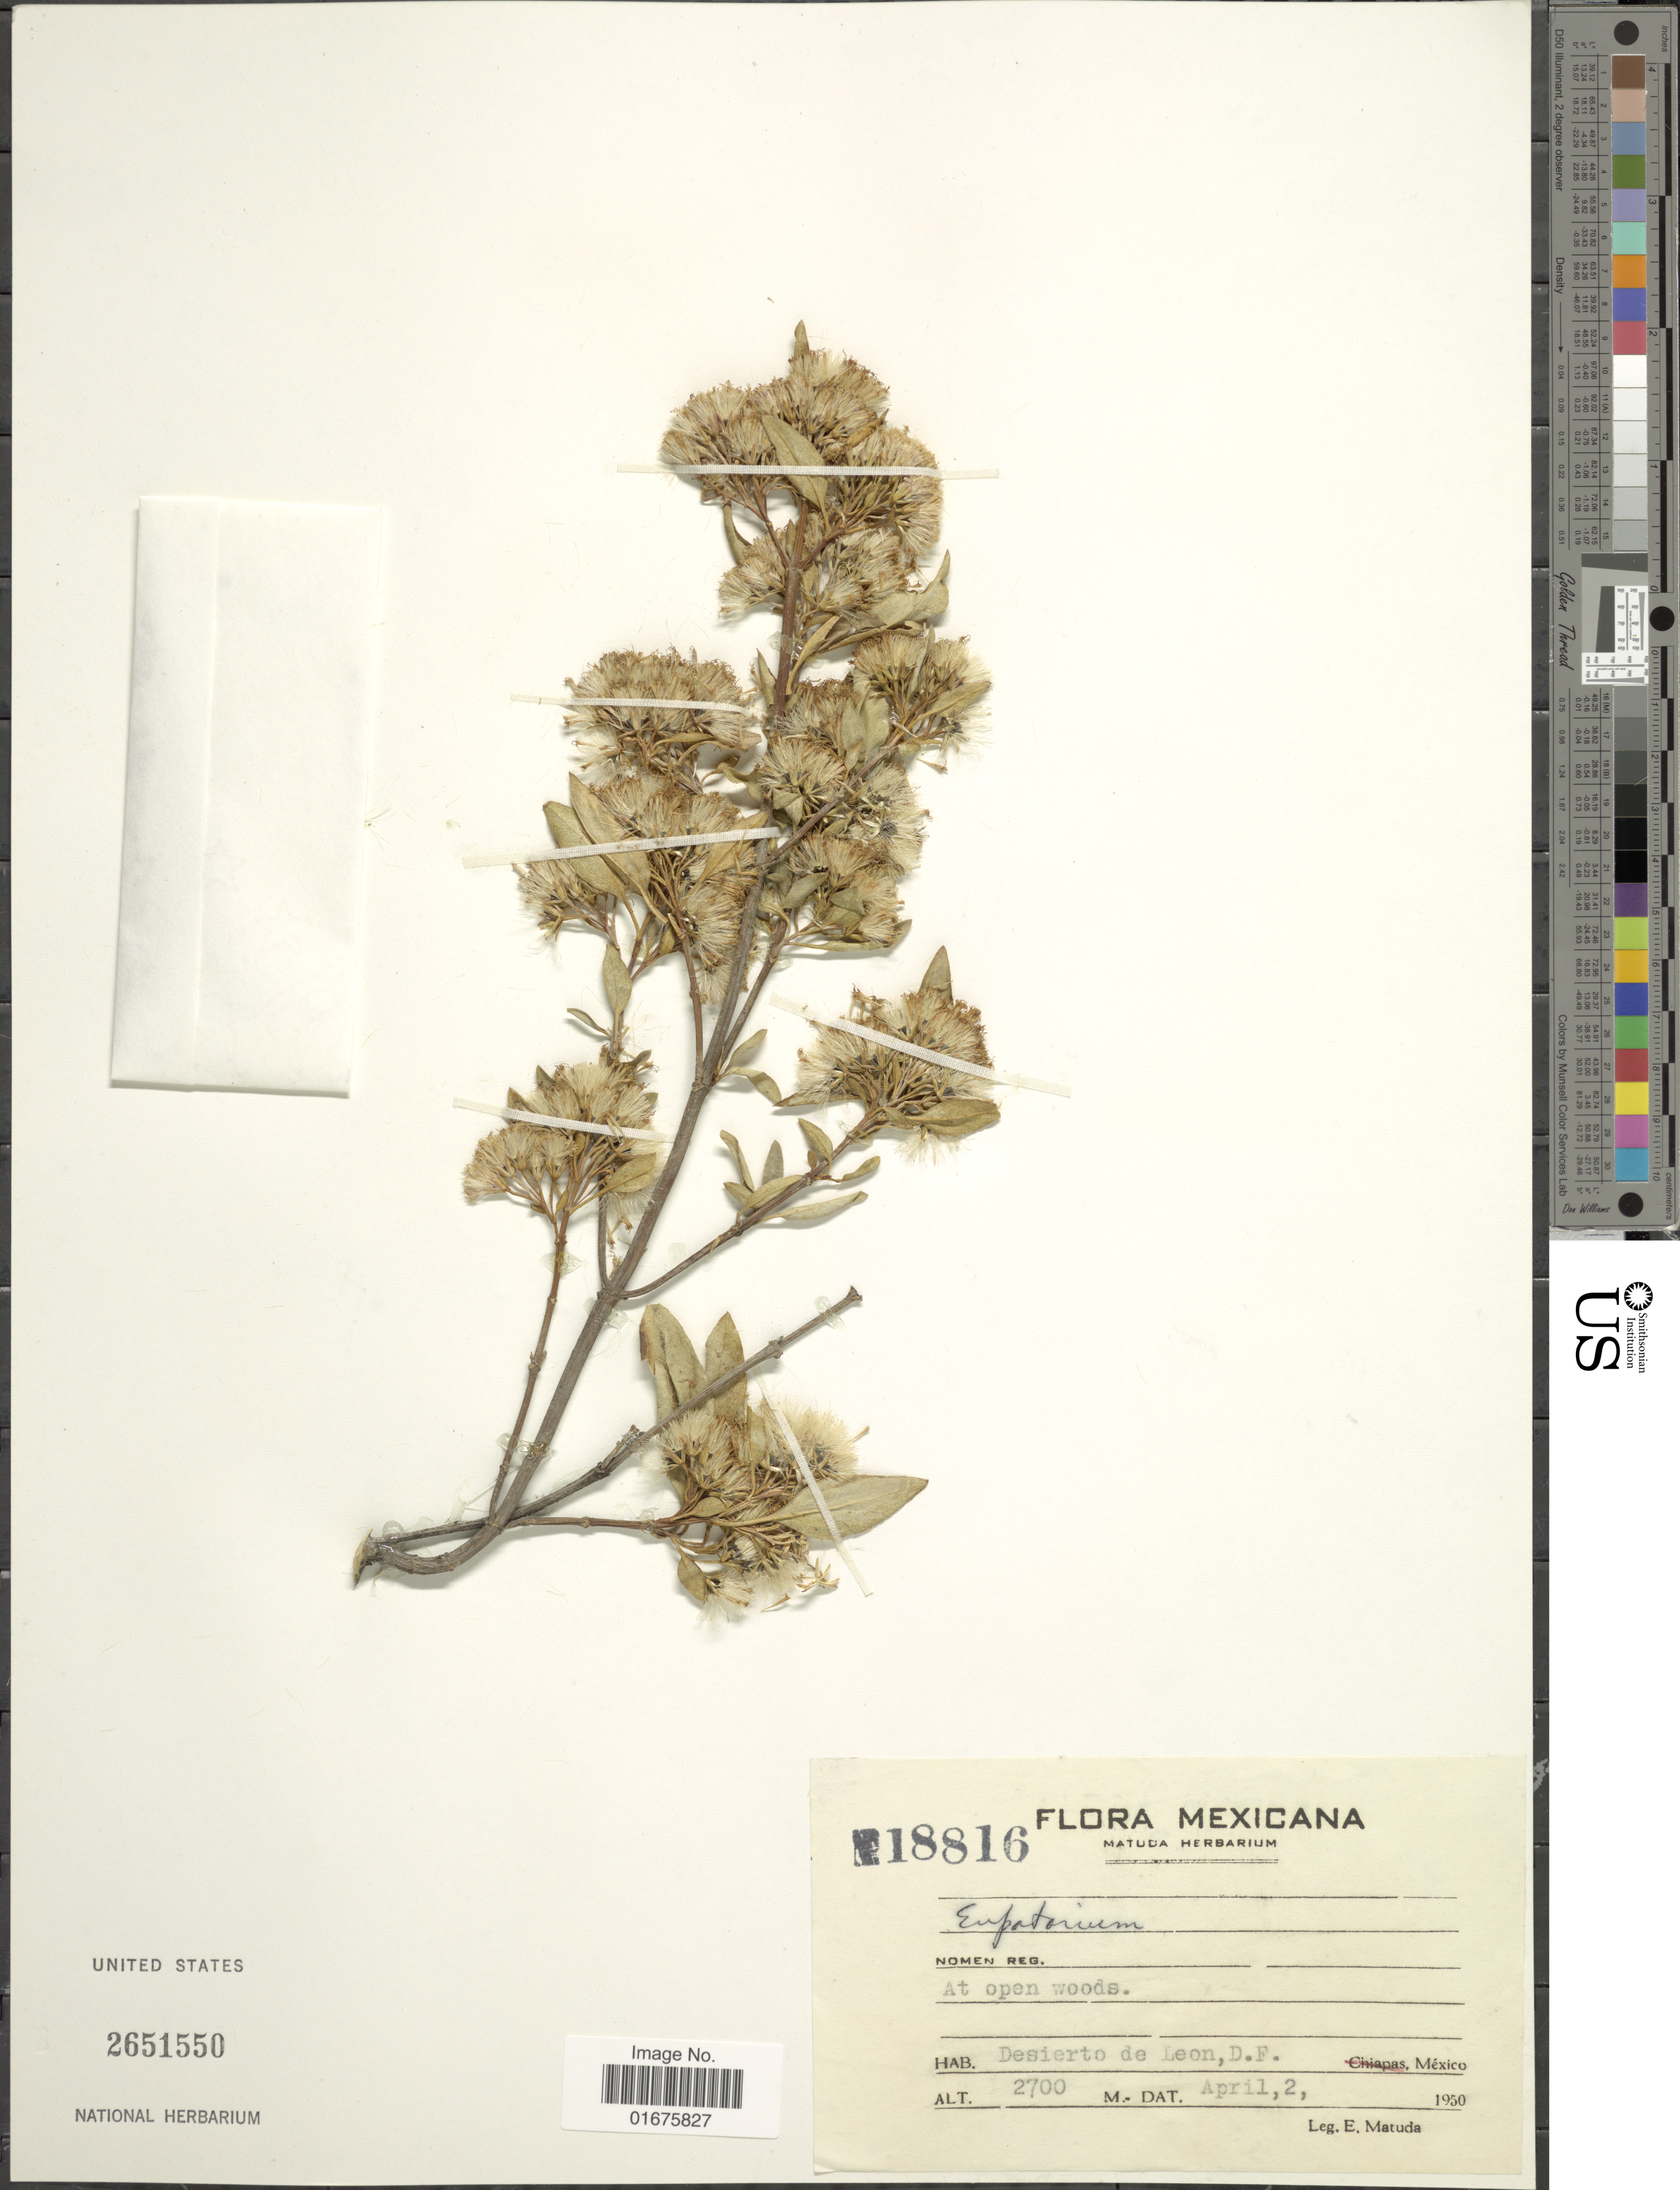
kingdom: Plantae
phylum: Tracheophyta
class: Magnoliopsida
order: Asterales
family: Asteraceae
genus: Ageratina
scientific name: Ageratina glabrata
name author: (Kunth) R.M. King & H. Rob.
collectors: E. Matuda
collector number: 18816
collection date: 1950-04-02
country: Mexico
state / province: Distrito Federal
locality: At open woods, Desierto de Leon, D.F.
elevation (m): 2700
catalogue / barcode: US 2651550